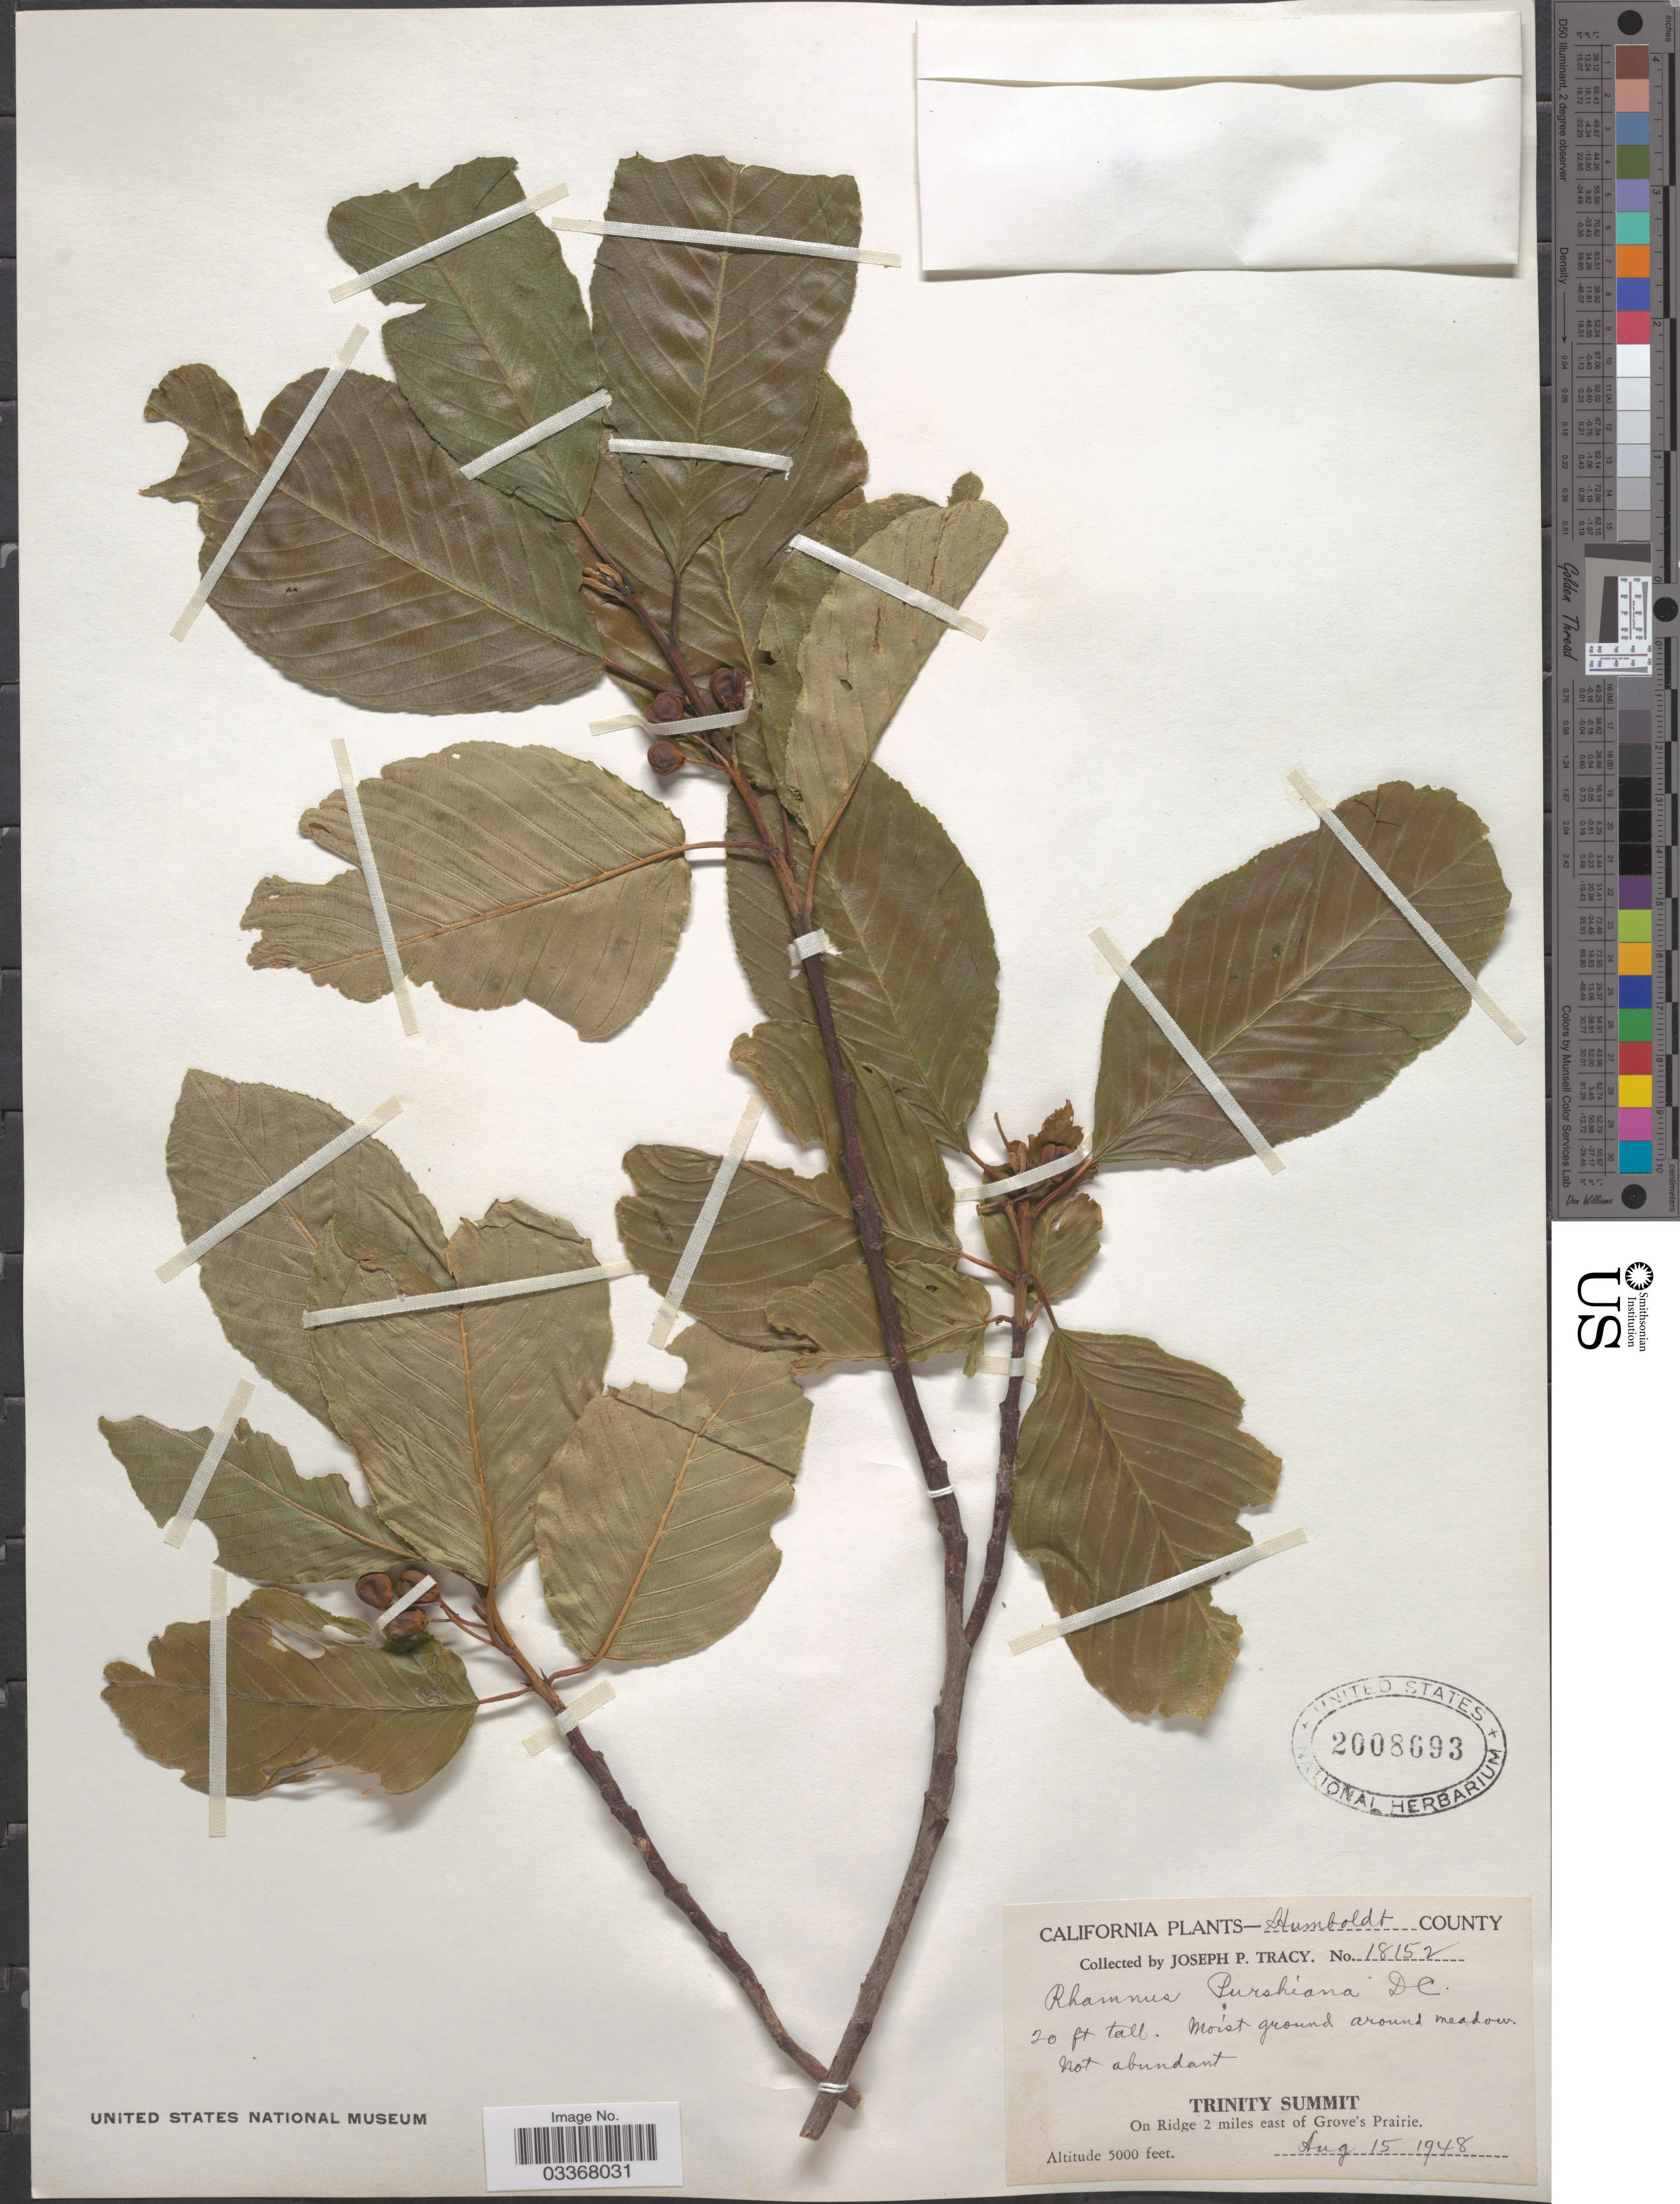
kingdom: Plantae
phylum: Tracheophyta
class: Magnoliopsida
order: Rosales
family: Rhamnaceae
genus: Frangula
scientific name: Frangula purshiana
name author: (DC.) A. Gray ex J.G. Cooper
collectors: J. Tracy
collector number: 18152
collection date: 1948-08-15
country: United States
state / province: California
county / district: Humboldt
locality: Humboldt County, Trinity Summit, On Ridge 2 miles east of Grove's Prairie.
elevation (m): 1524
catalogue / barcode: US 2008693